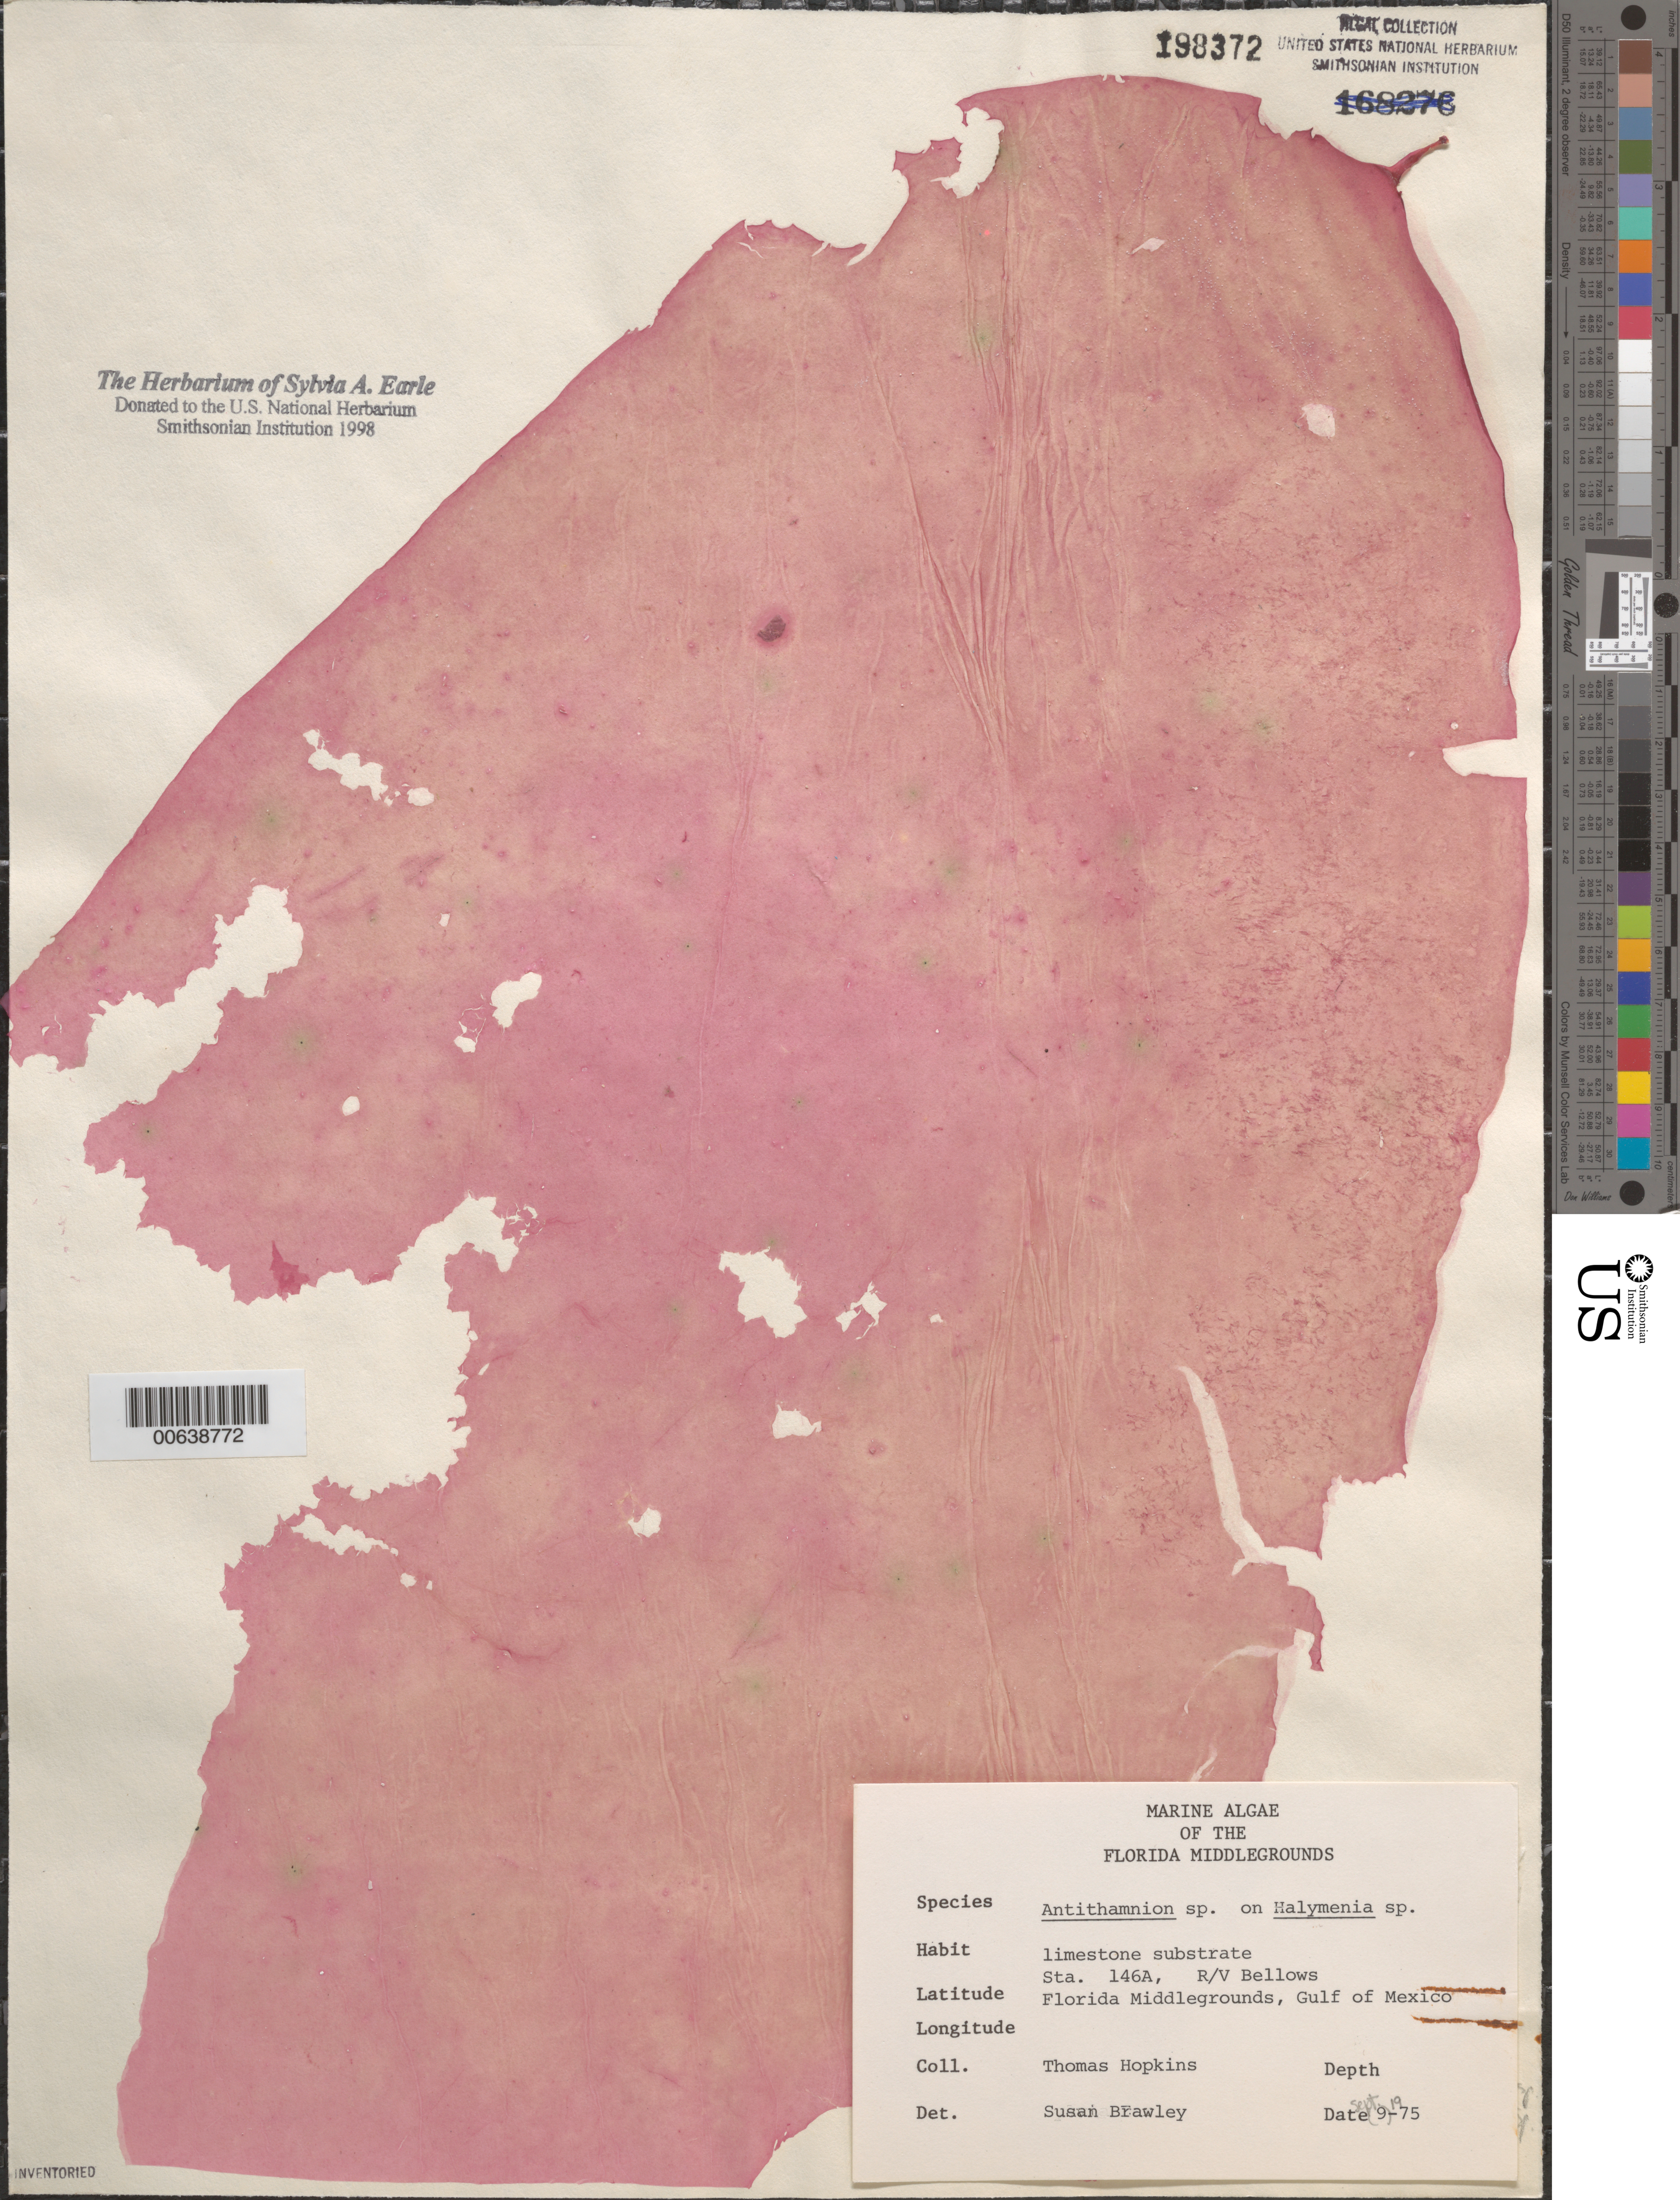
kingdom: Plantae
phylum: Rhodophyta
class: Florideophyceae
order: Ceramiales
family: Ceramiaceae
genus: Antithamnion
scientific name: Antithamnion sp.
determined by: Brawley, S. H.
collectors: T. Hopkins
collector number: Station 146a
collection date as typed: Sep 1975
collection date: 1975-09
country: United States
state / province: Florida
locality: Florida Middle Grounds, Gulf of Mexico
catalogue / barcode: US 198372